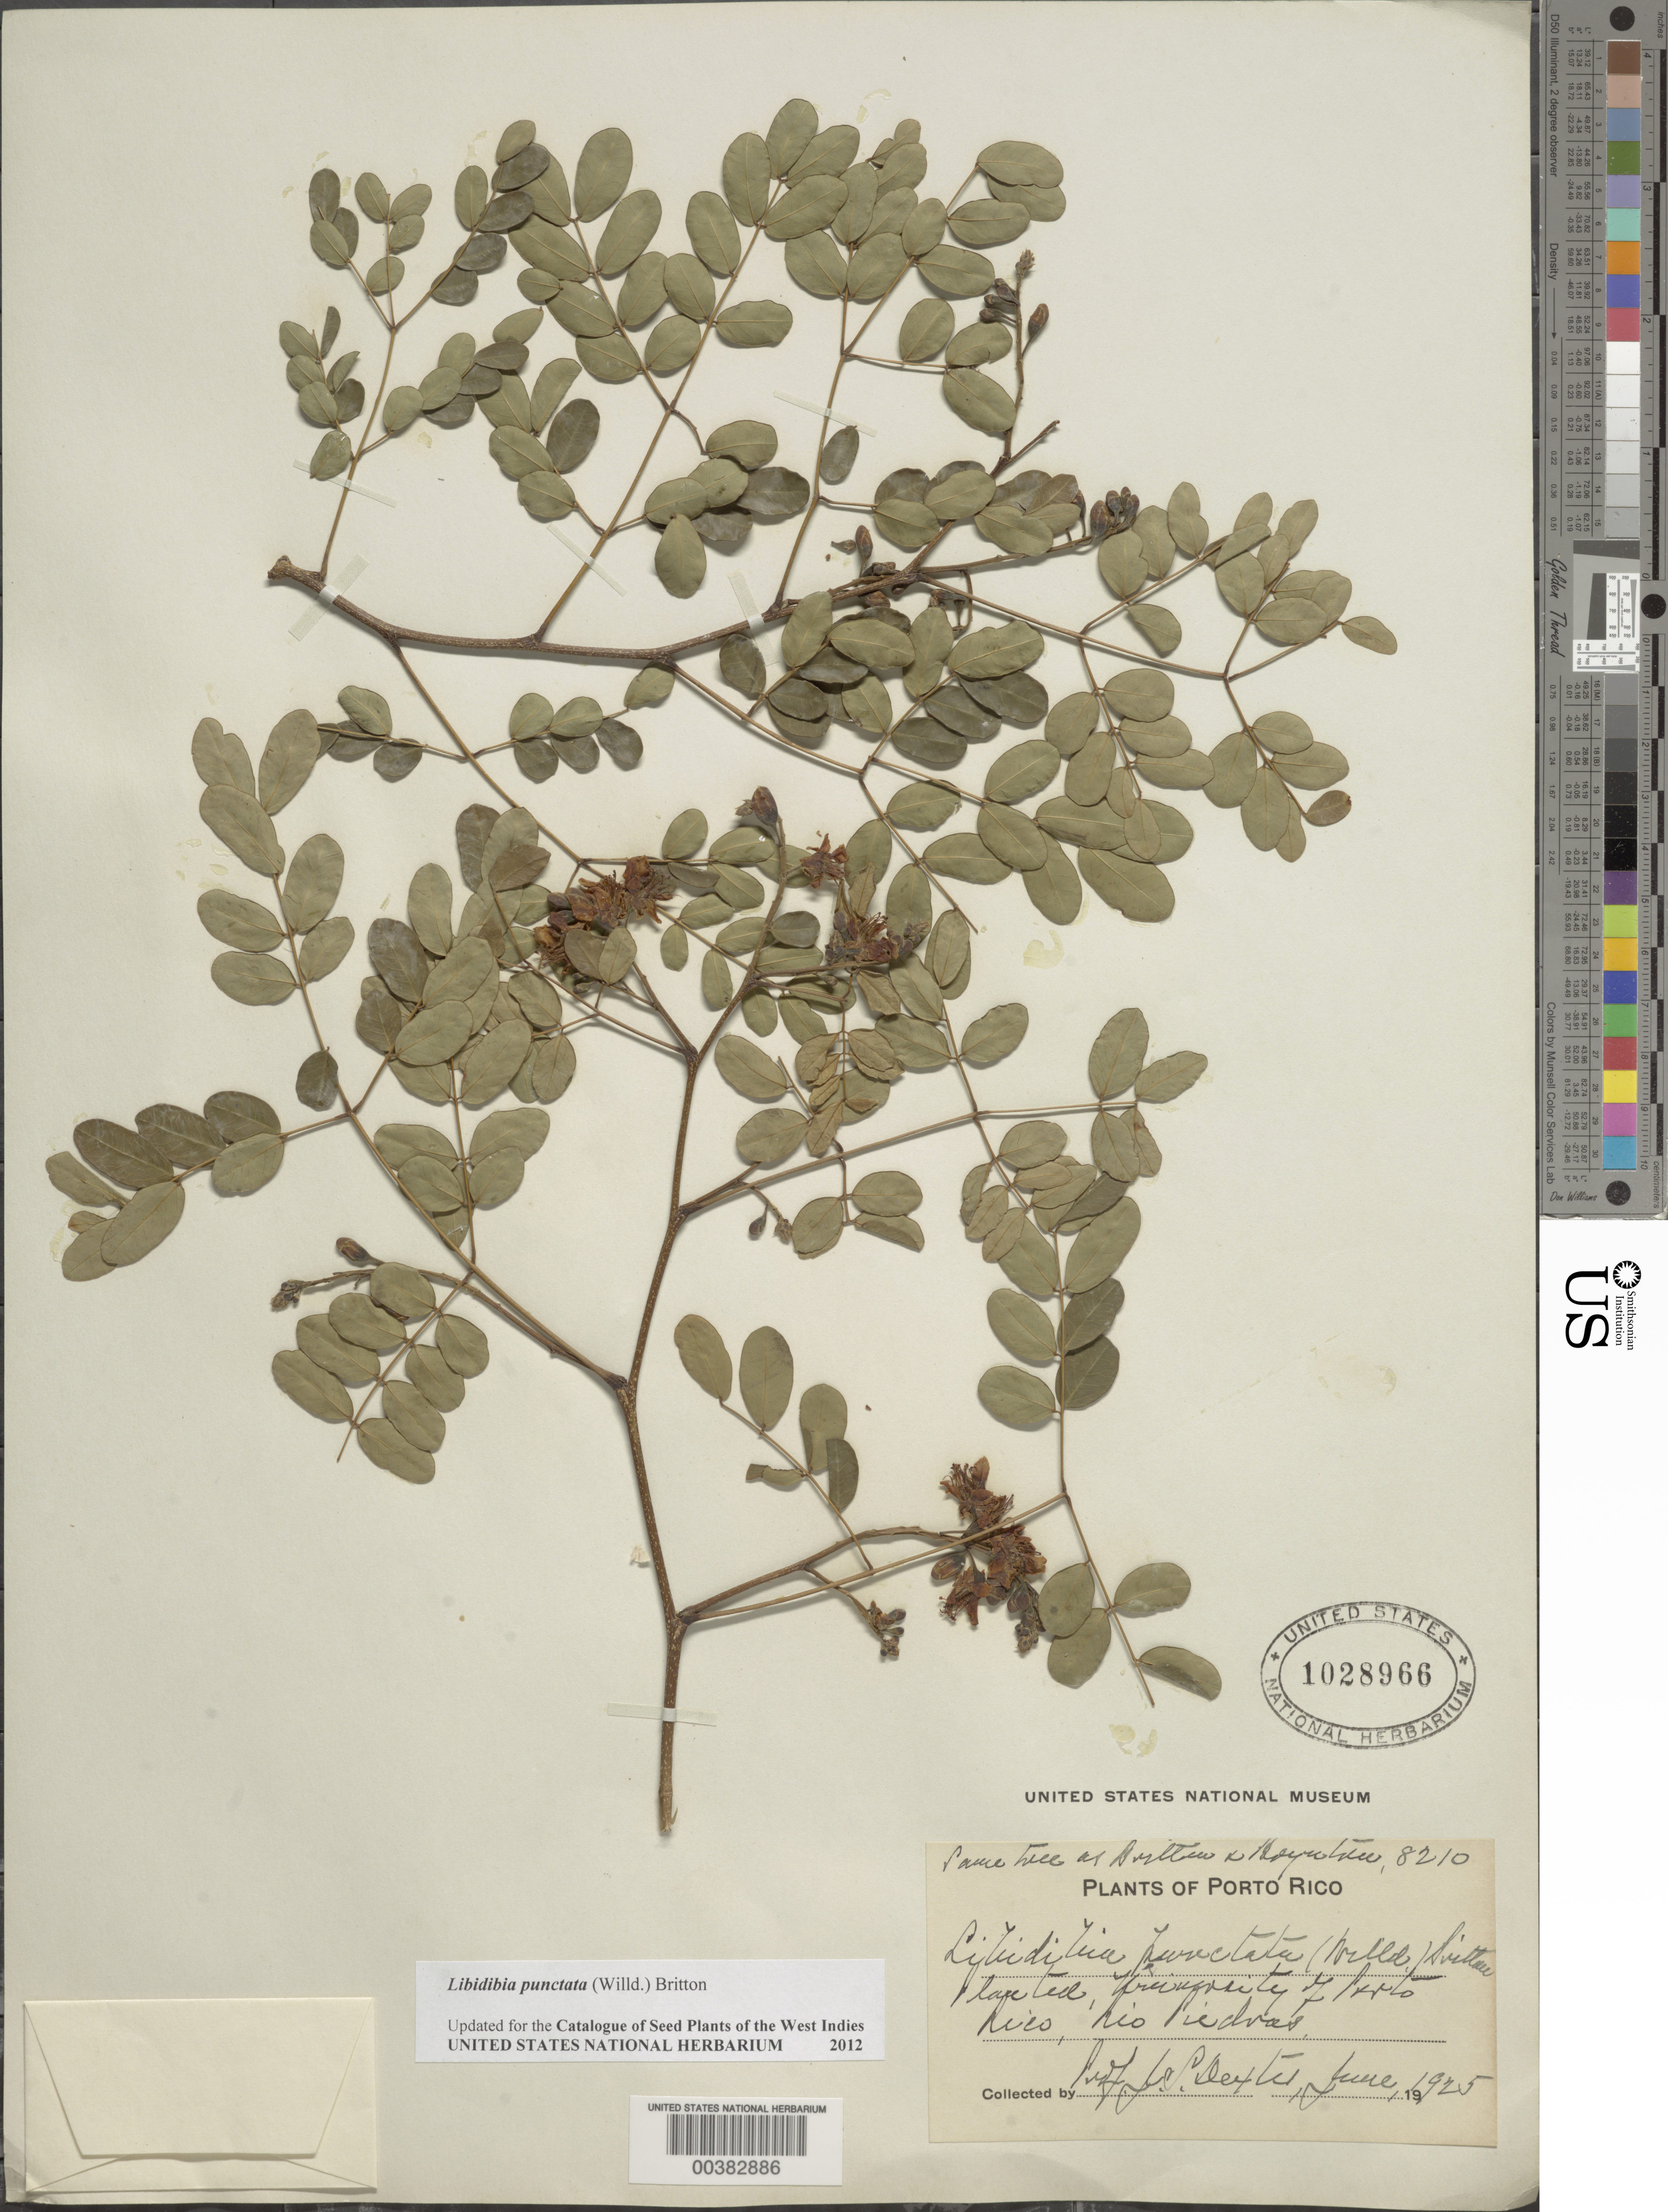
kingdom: Plantae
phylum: Tracheophyta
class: Magnoliopsida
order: Fabales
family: Fabaceae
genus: Libidibia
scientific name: Libidibia punctata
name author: (Willd.) Britton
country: United States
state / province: Massachusetts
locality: Arnold Arboretum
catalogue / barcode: US 1028966